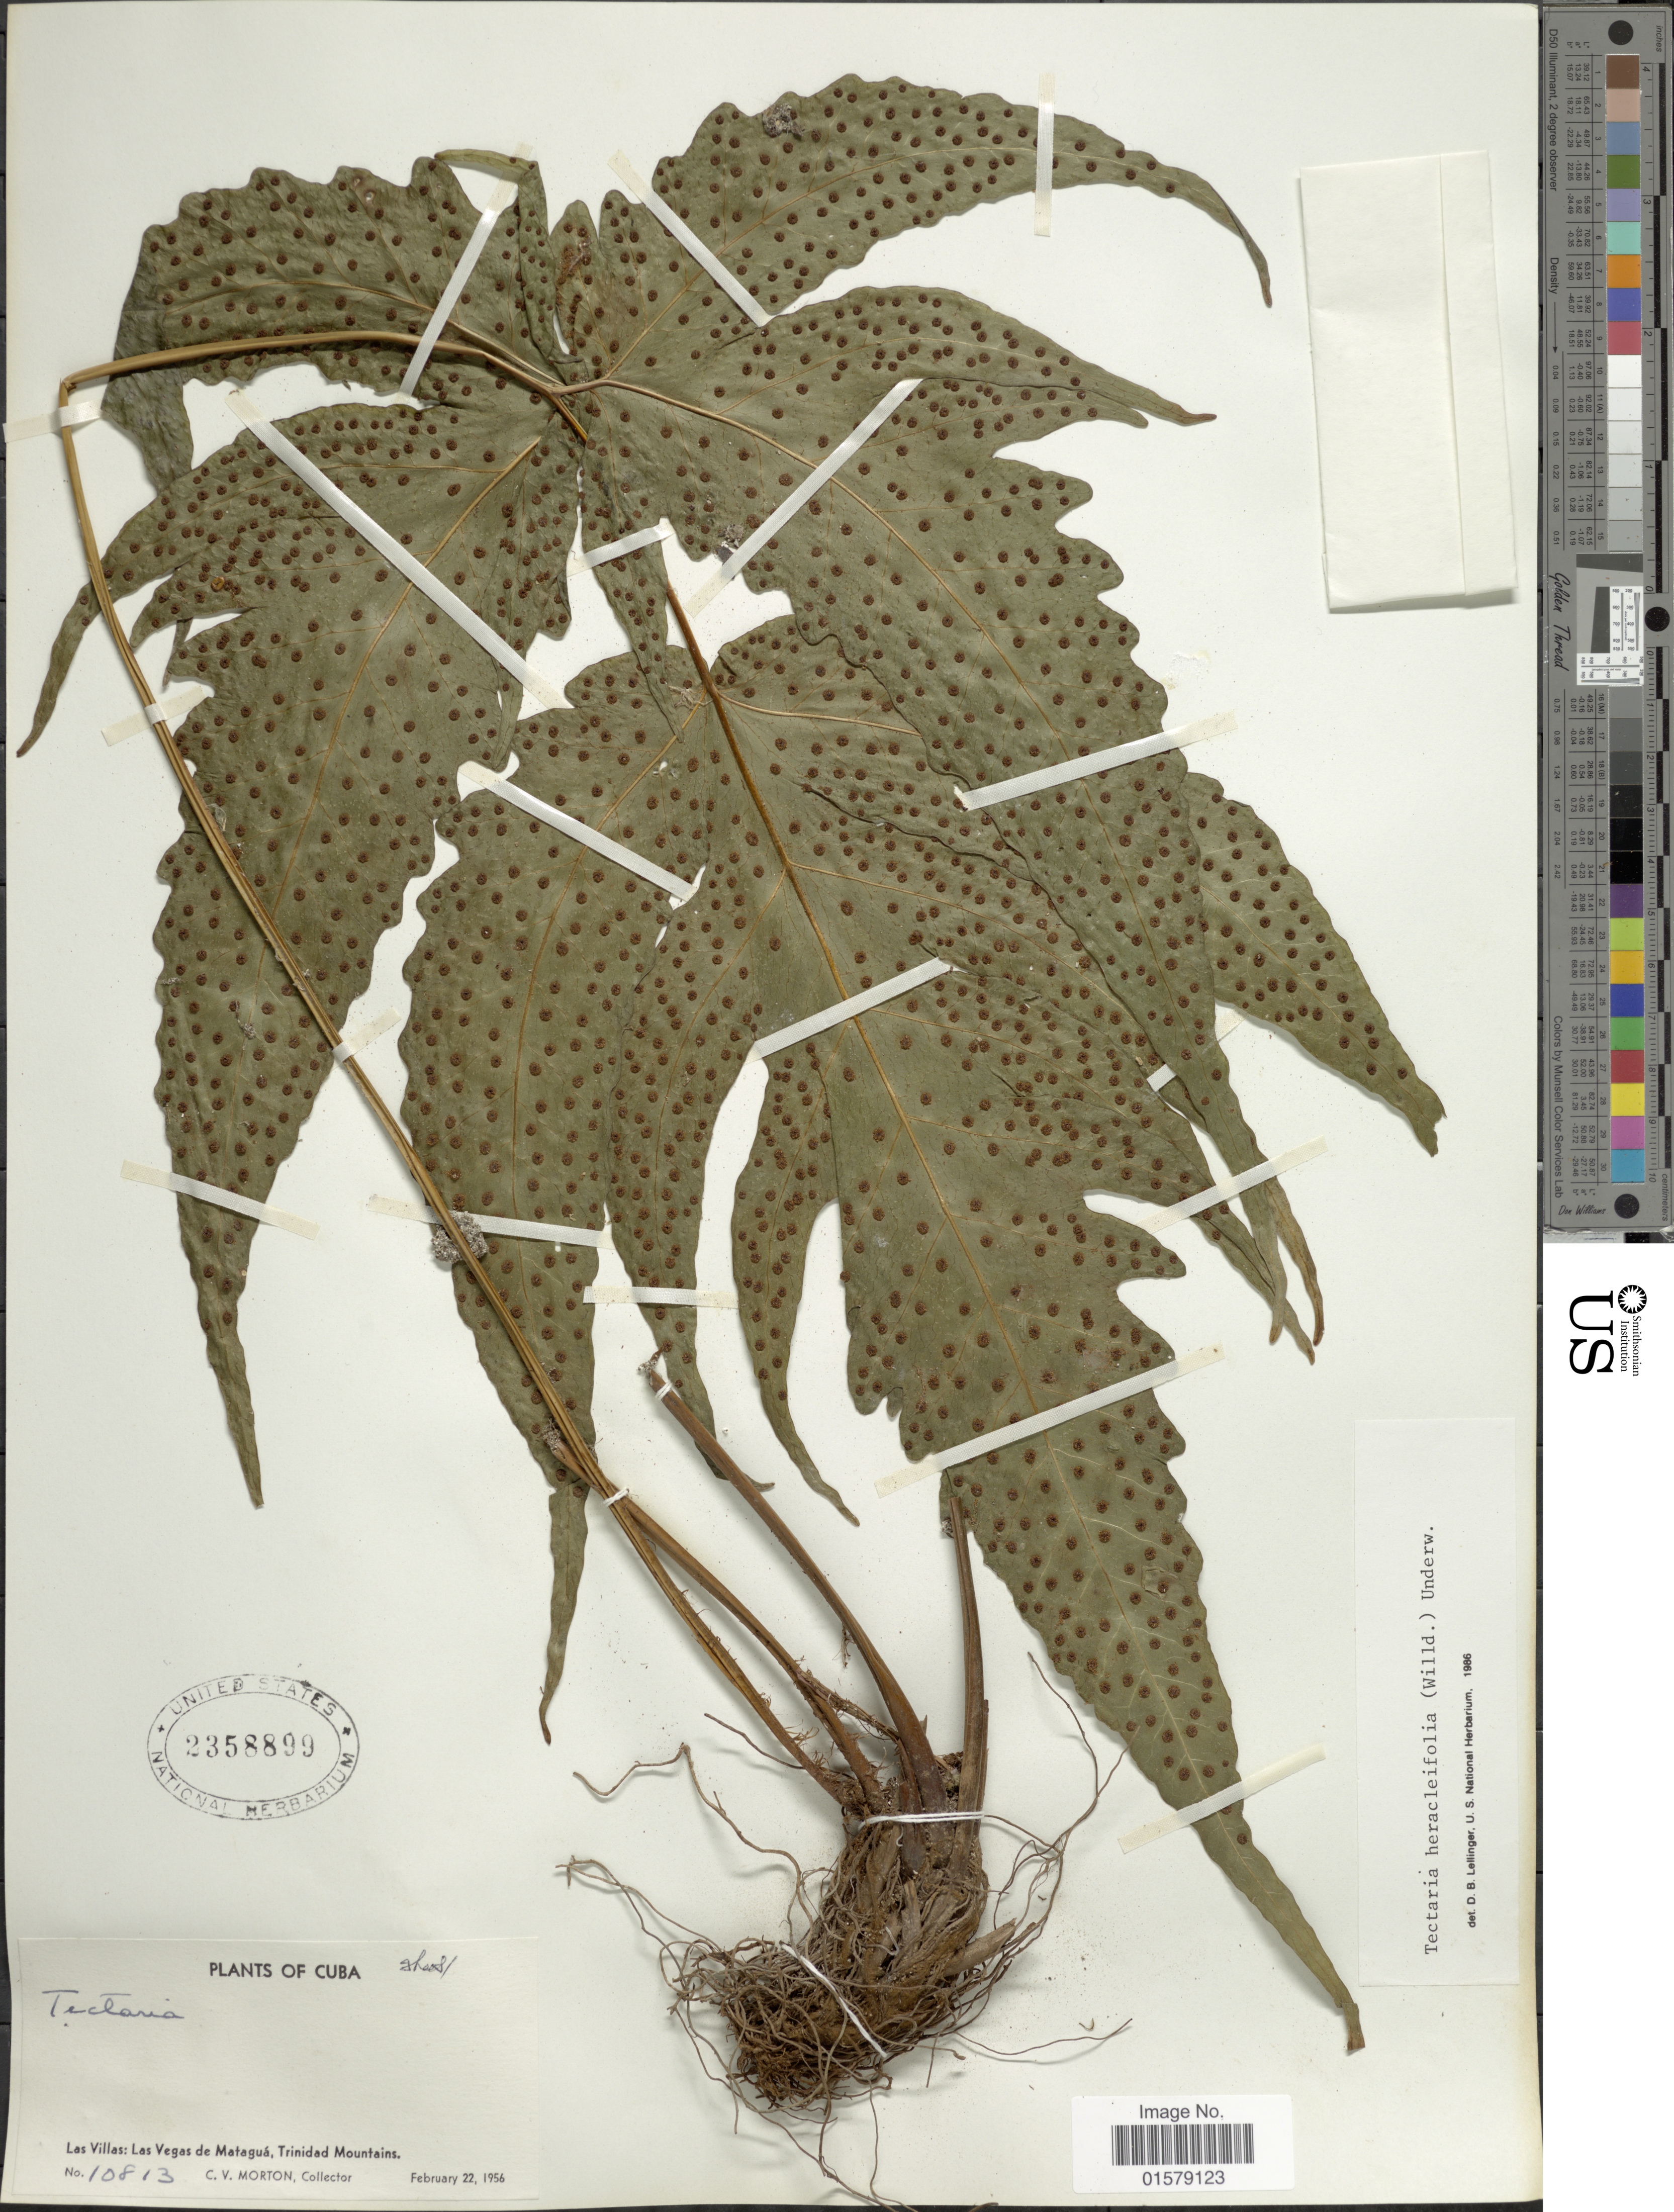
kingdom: Plantae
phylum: Tracheophyta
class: Polypodiopsida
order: Polypodiales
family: Tectariaceae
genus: Tectaria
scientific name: Tectaria heracleifolia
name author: (Willd.) Underw.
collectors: C. V. Morton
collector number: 10813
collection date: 1956-02-22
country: Cuba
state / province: Las Villas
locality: Las Vegas de Matagua, Trinidad Mountains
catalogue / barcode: US 2358899